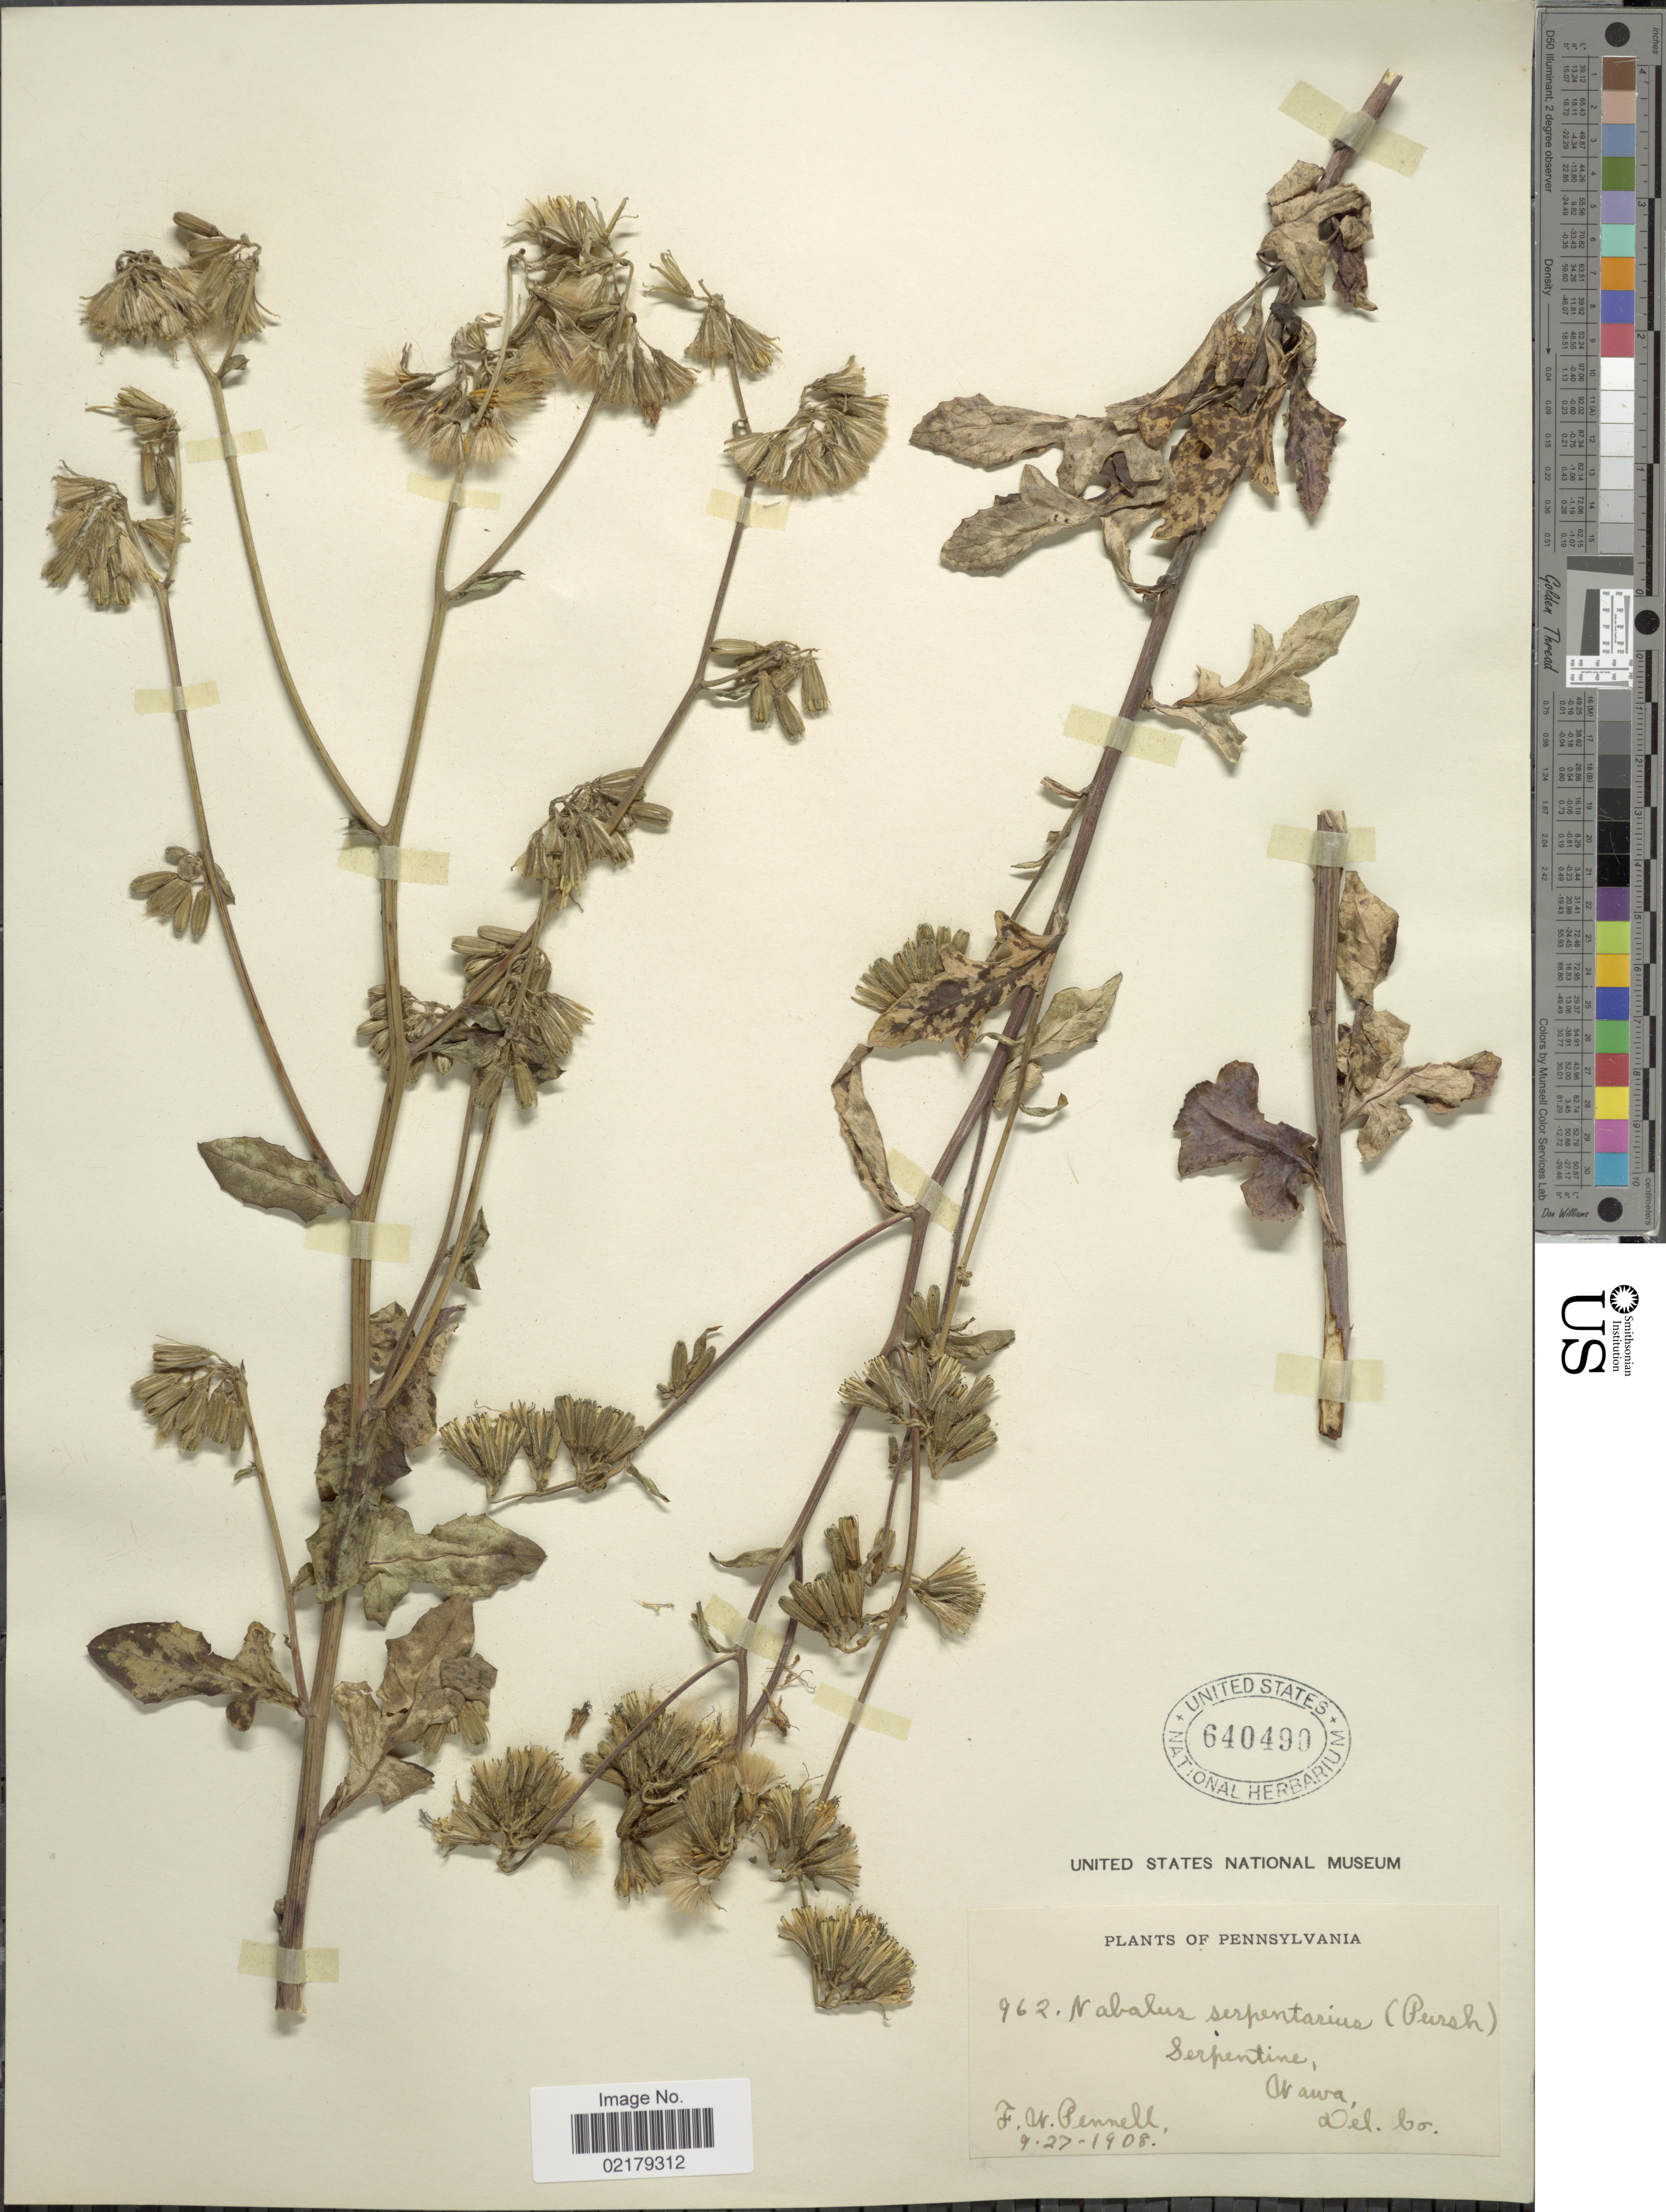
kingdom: Plantae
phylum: Tracheophyta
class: Magnoliopsida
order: Asterales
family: Asteraceae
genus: Nabalus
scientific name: Nabalus serpentarius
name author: (Pursh) Hook.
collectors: F. W. Pennell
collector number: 962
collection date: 1908-09-27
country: United States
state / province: Pennsylvania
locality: Serpentine, Wawa, Del. Co.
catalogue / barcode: US 640490